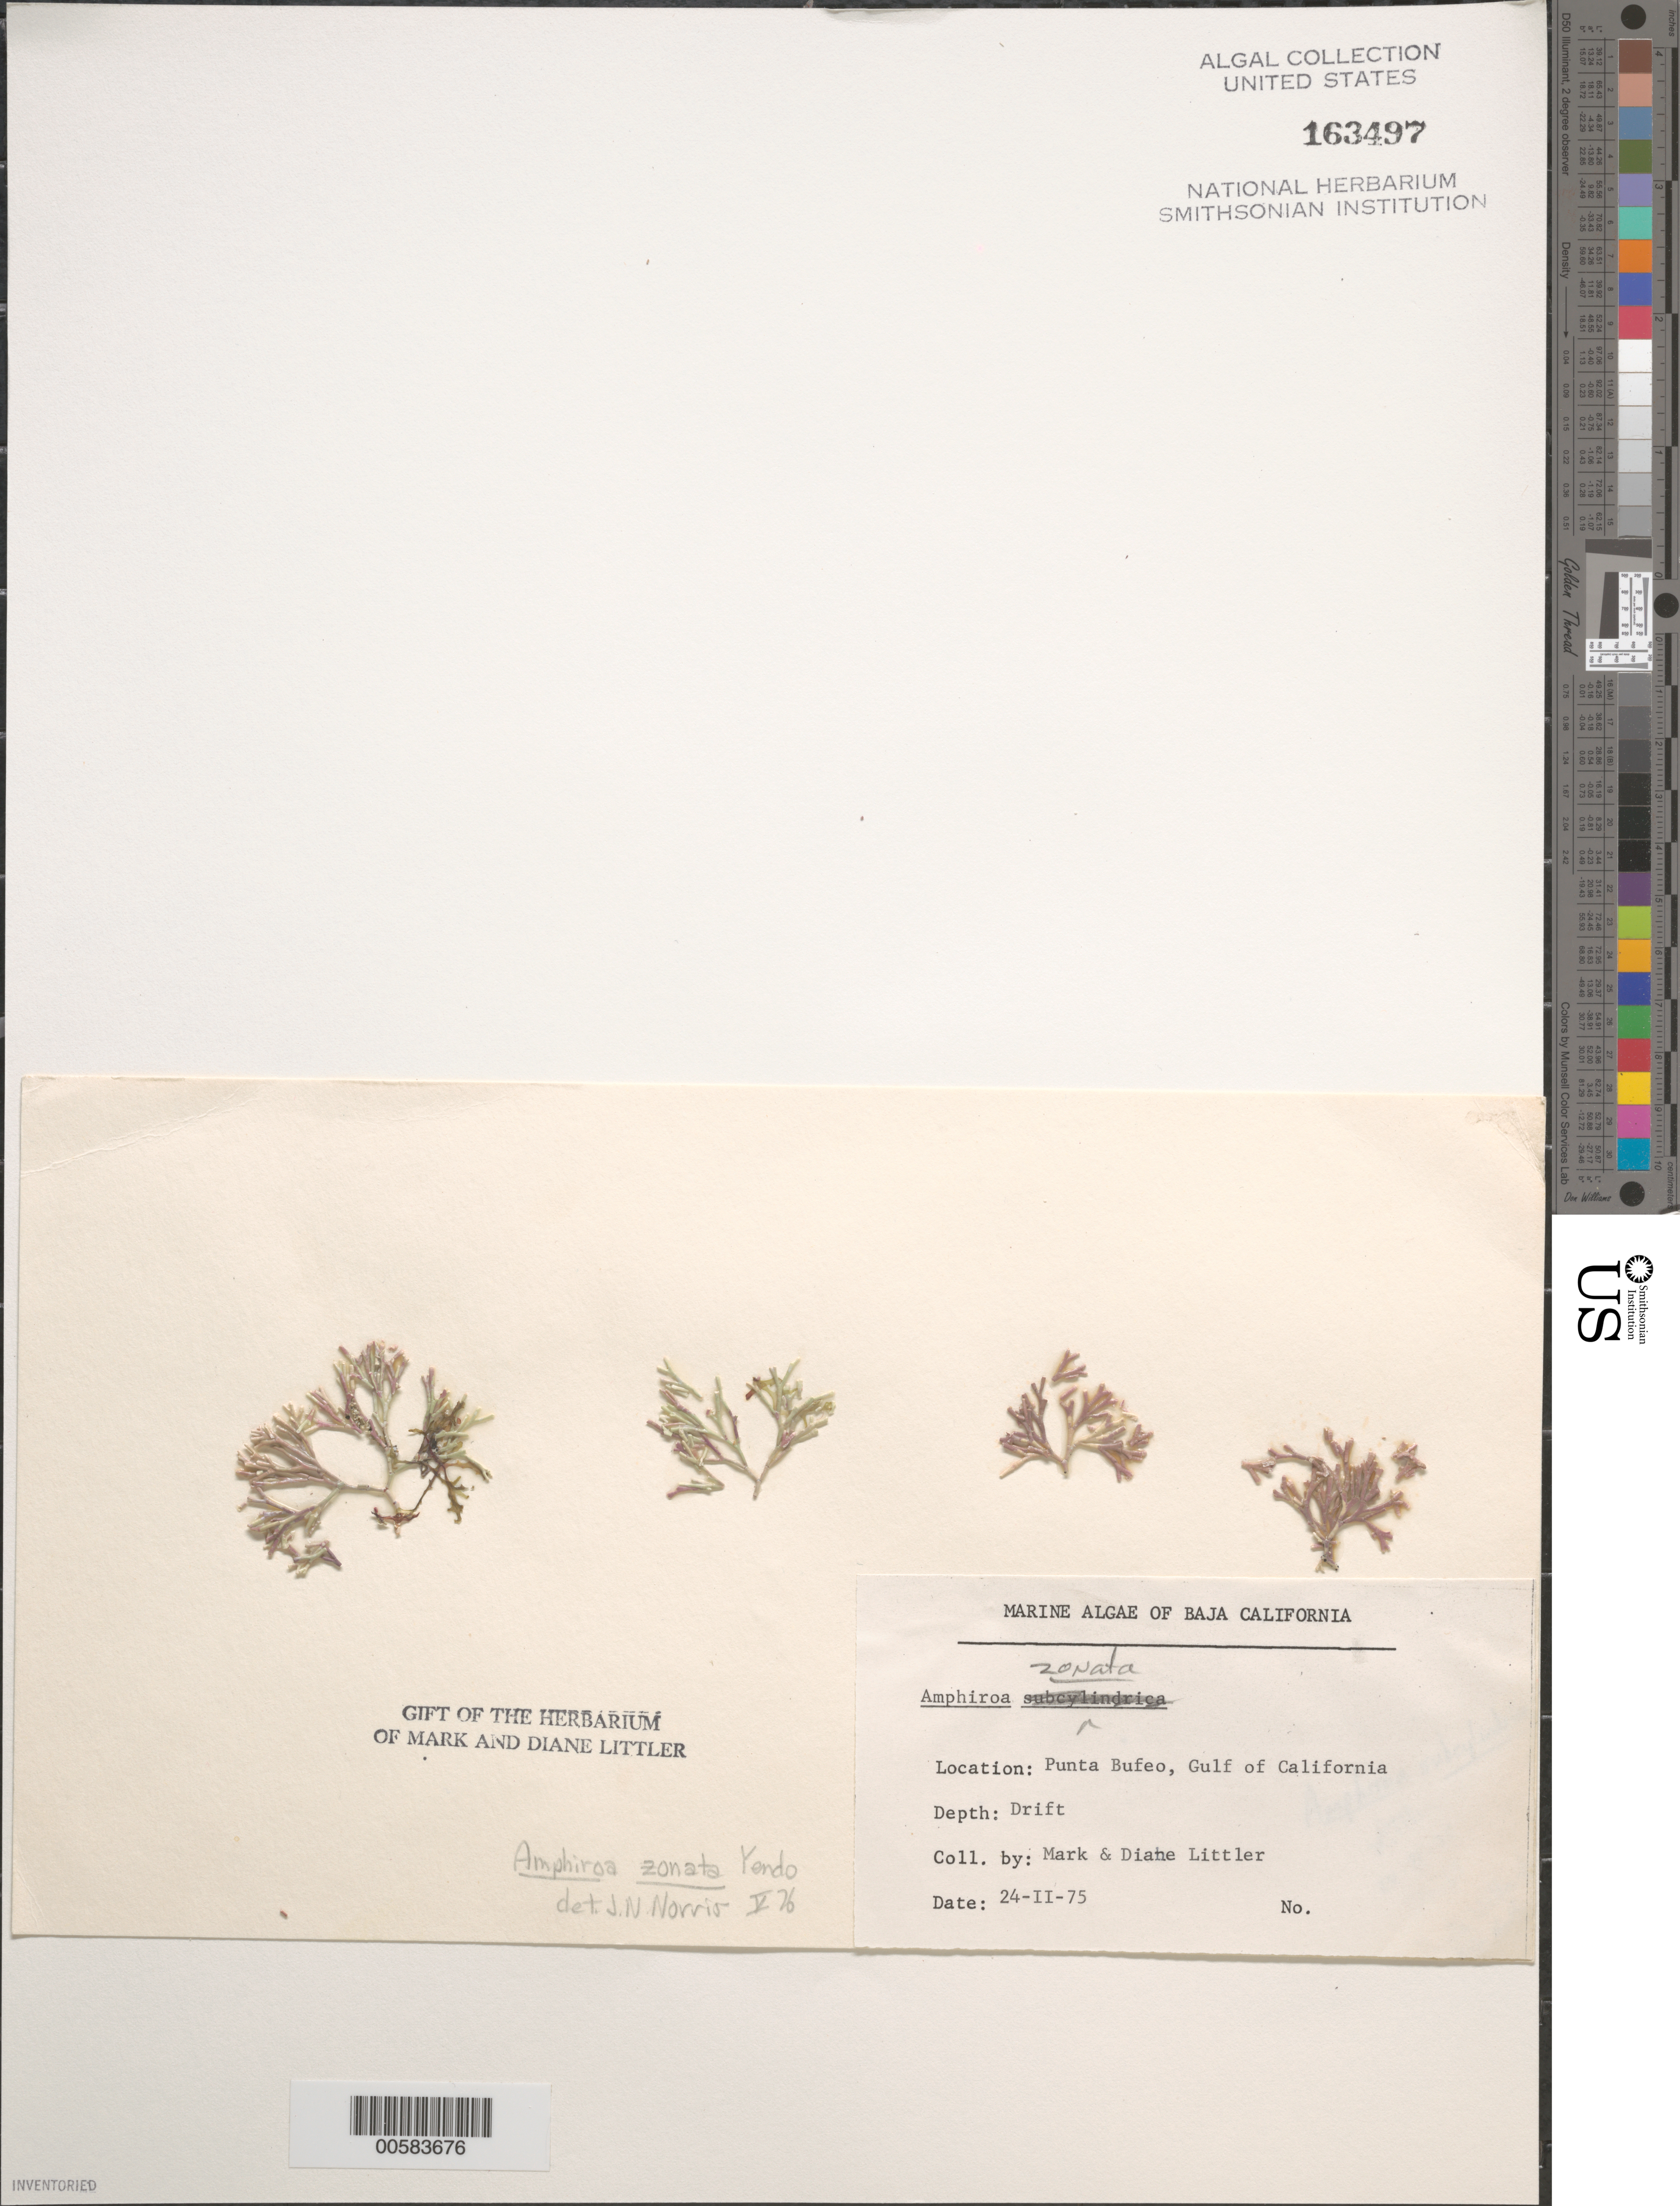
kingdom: Plantae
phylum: Rhodophyta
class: Florideophyceae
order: Corallinales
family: Lithophyllaceae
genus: Amphiroa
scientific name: Amphiroa beauvoisii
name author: J.V.Lamouroux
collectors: M. M. Littler & D. S. Littler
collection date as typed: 24 Feb 1975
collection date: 1975-02-24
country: Mexico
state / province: Baja California Norte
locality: Punta Bufeo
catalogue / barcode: US 163497